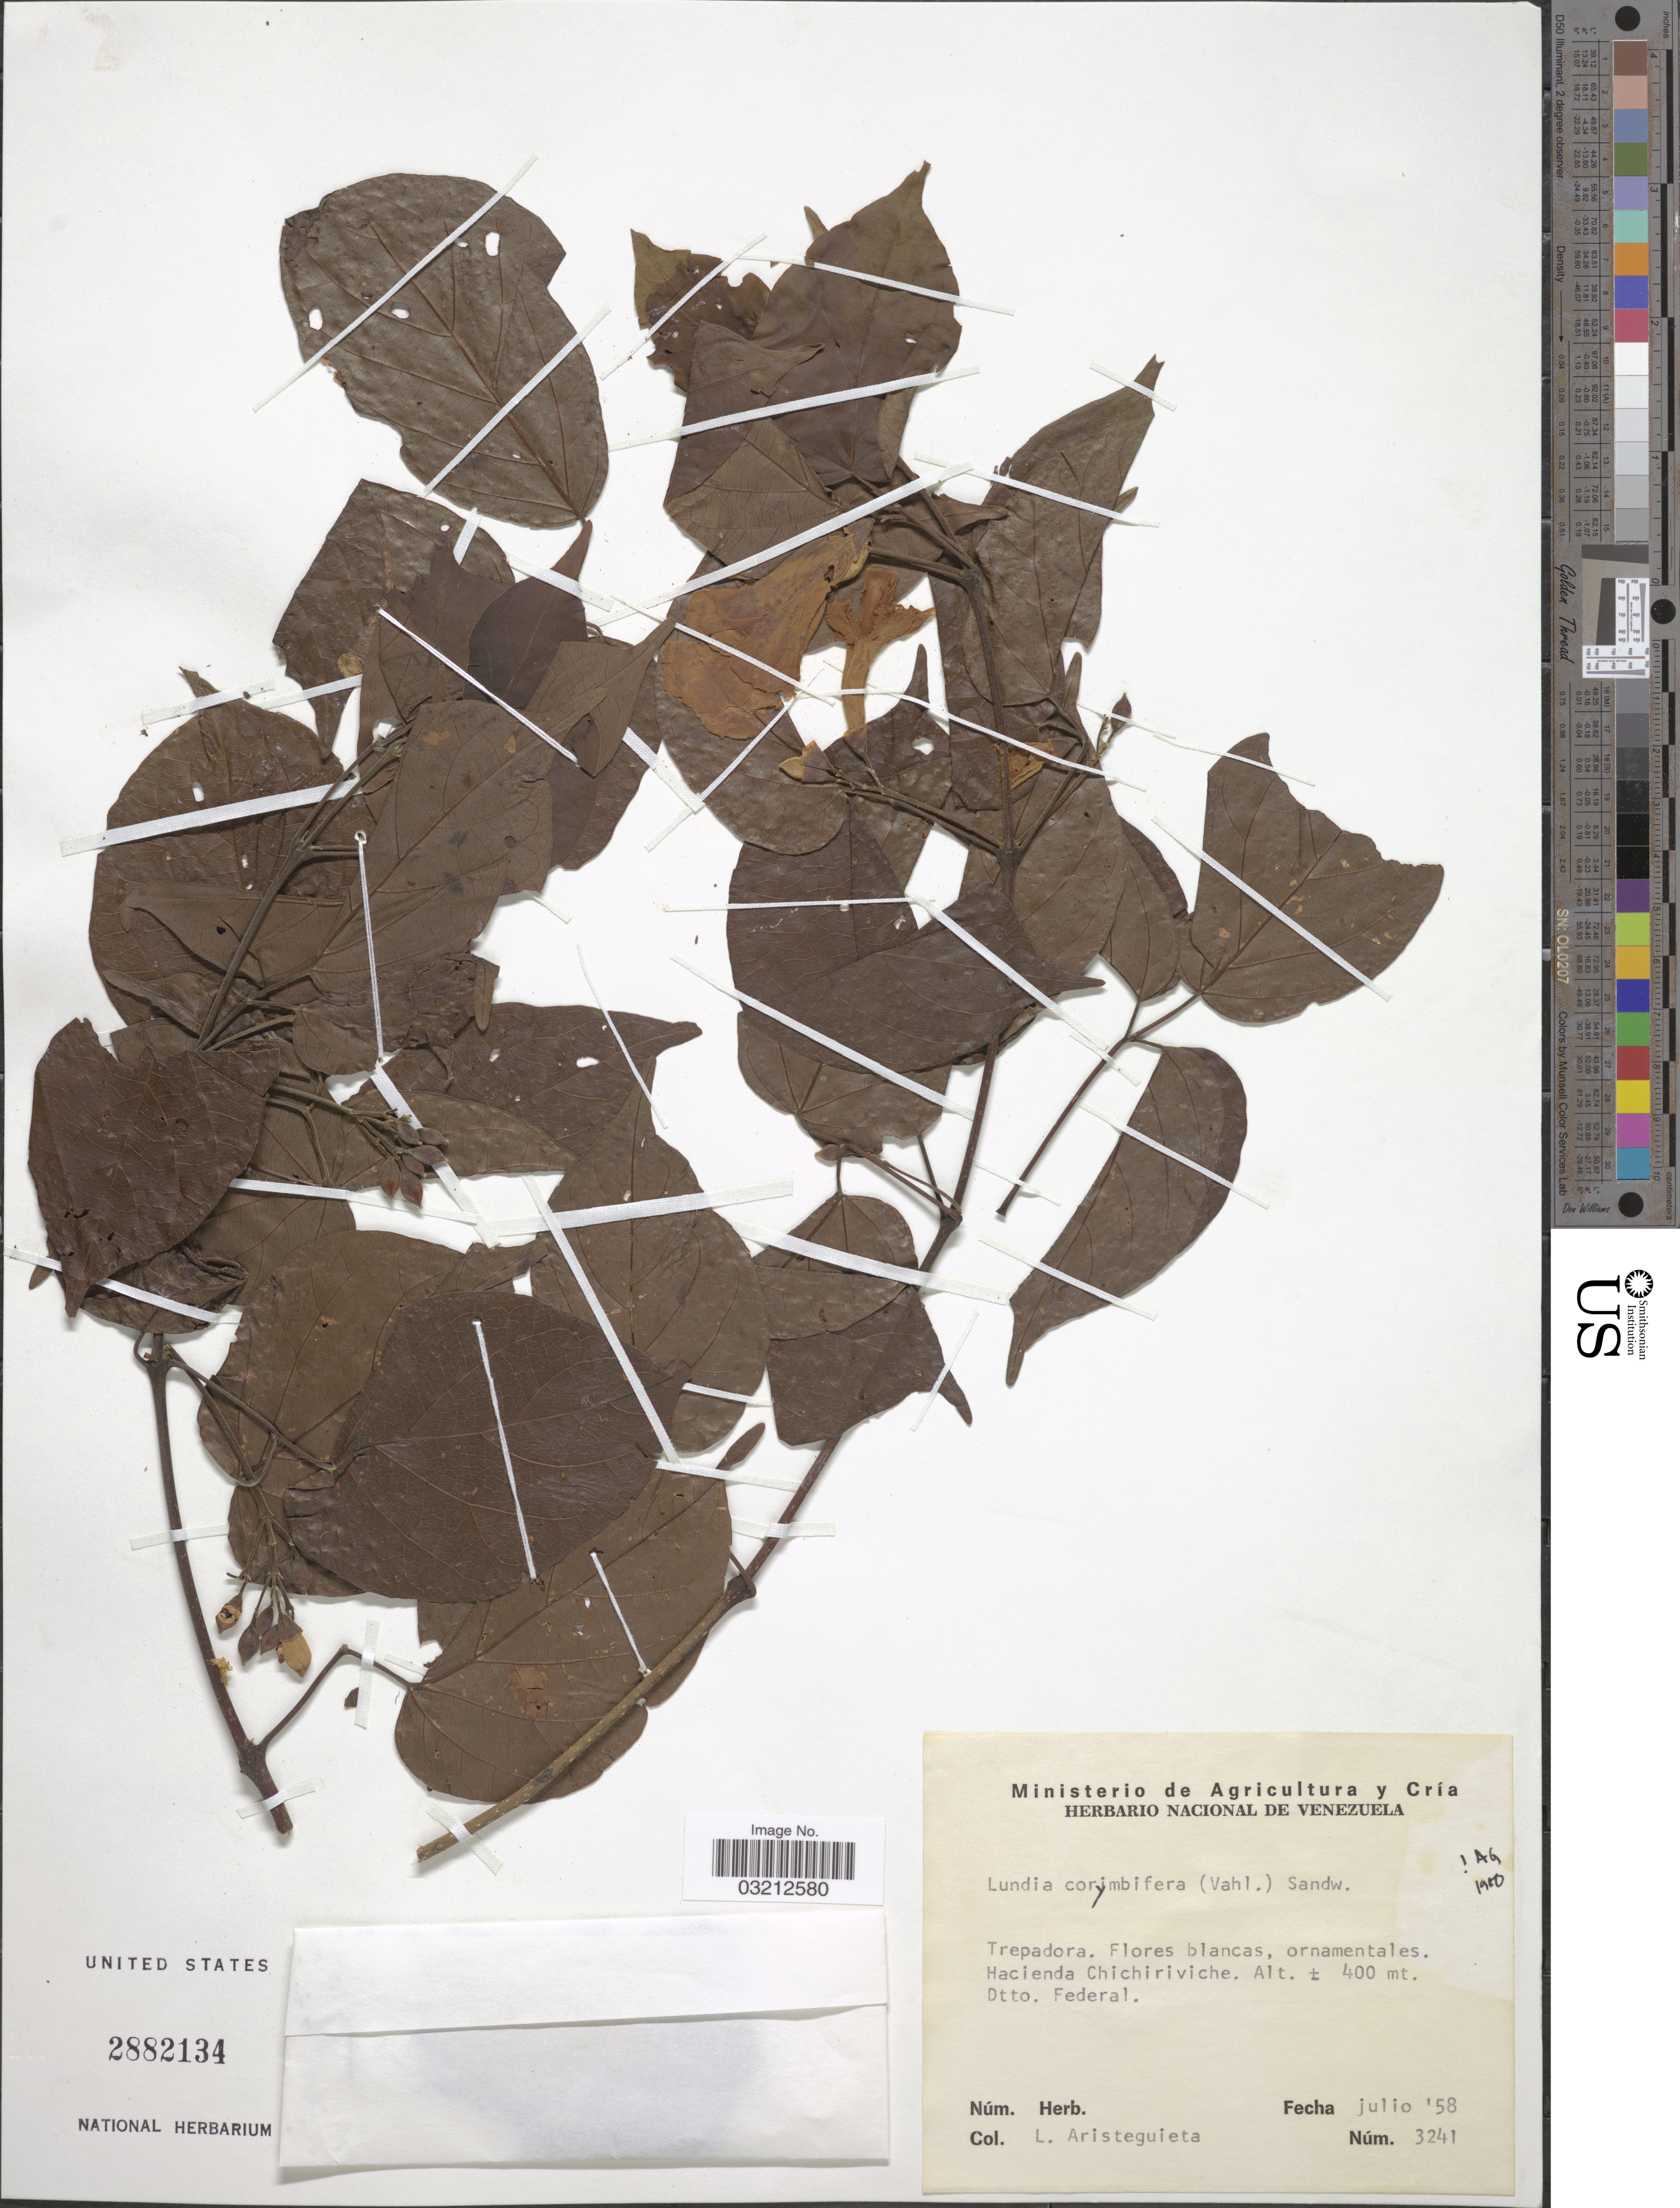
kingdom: Plantae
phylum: Tracheophyta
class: Magnoliopsida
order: Lamiales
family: Bignoniaceae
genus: Lundia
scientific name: Lundia corymbifera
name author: (Vahl) Sandwith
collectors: L. Aristeguieta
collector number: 3241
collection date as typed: Transcribed d/m/y: /7/58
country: Venezuela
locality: Hacienda Chichiriviche. Dtto. Federal.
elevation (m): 400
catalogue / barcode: US 2882134